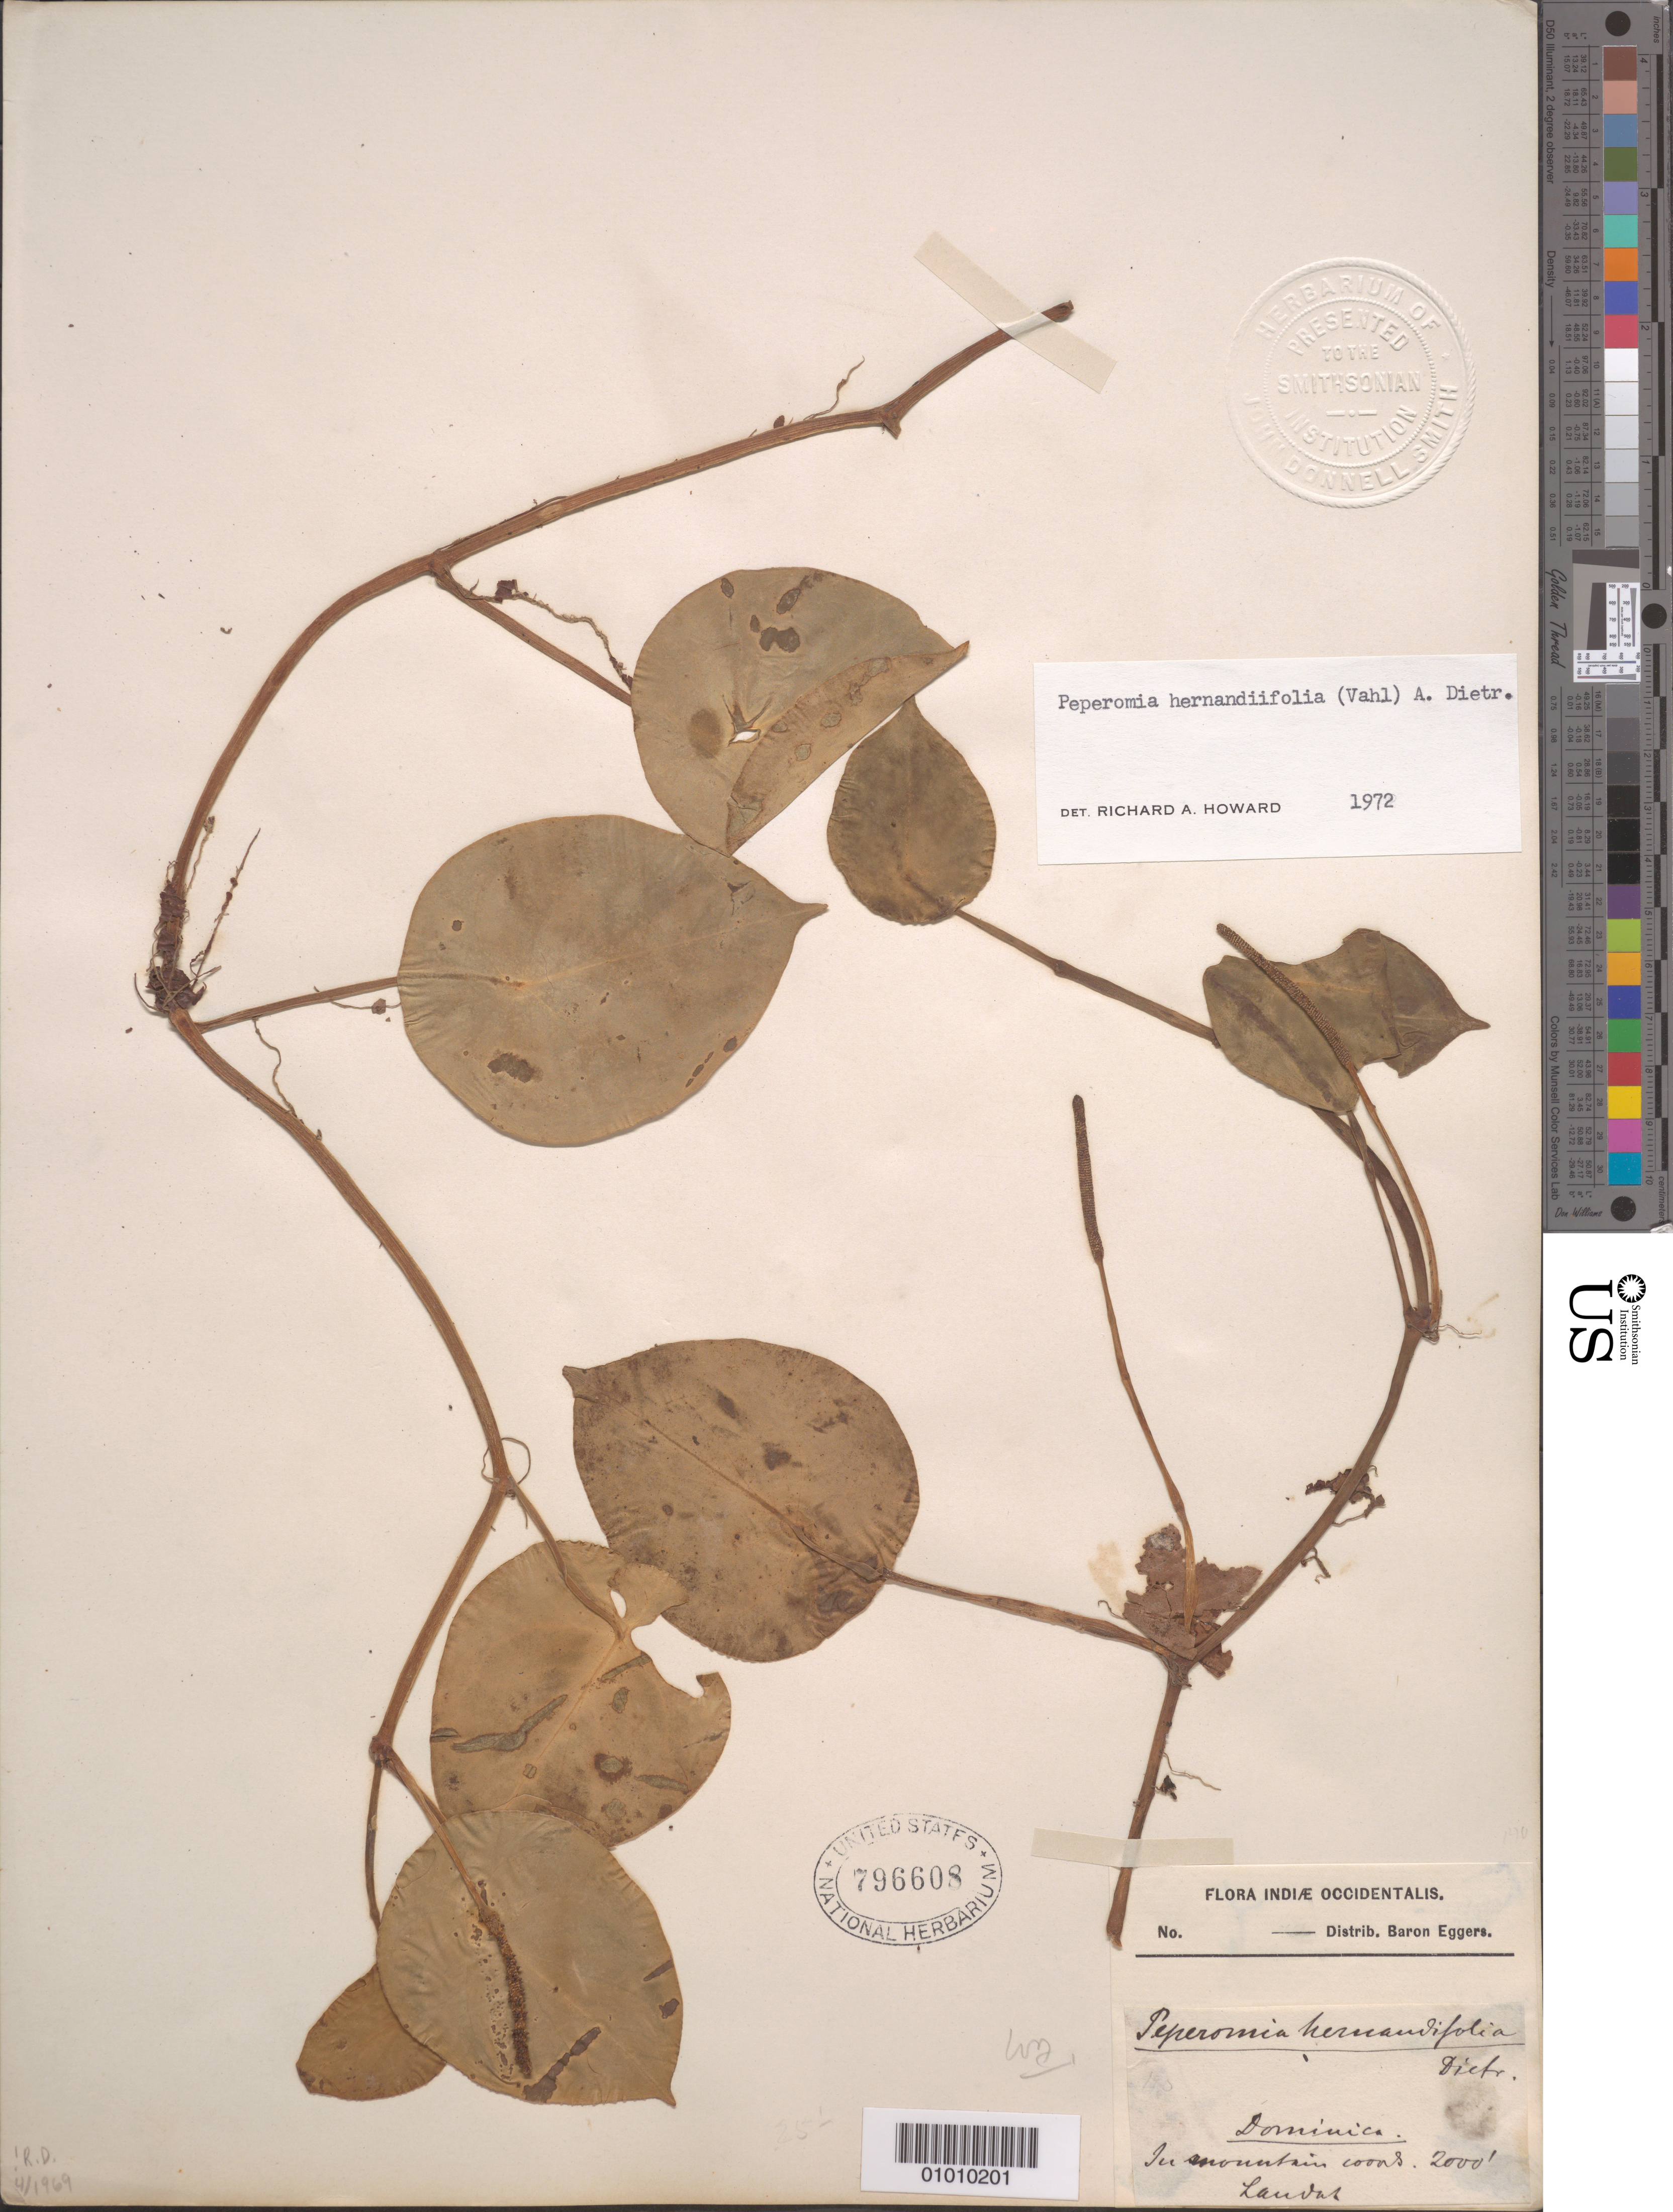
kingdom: Plantae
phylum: Tracheophyta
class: Magnoliopsida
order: Piperales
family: Piperaceae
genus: Peperomia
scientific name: Peperomia hernandiifolia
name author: (Vahl) A. Dietr.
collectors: H. F. A. von Eggers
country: Dominica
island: Dominica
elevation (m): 610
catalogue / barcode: US 796608